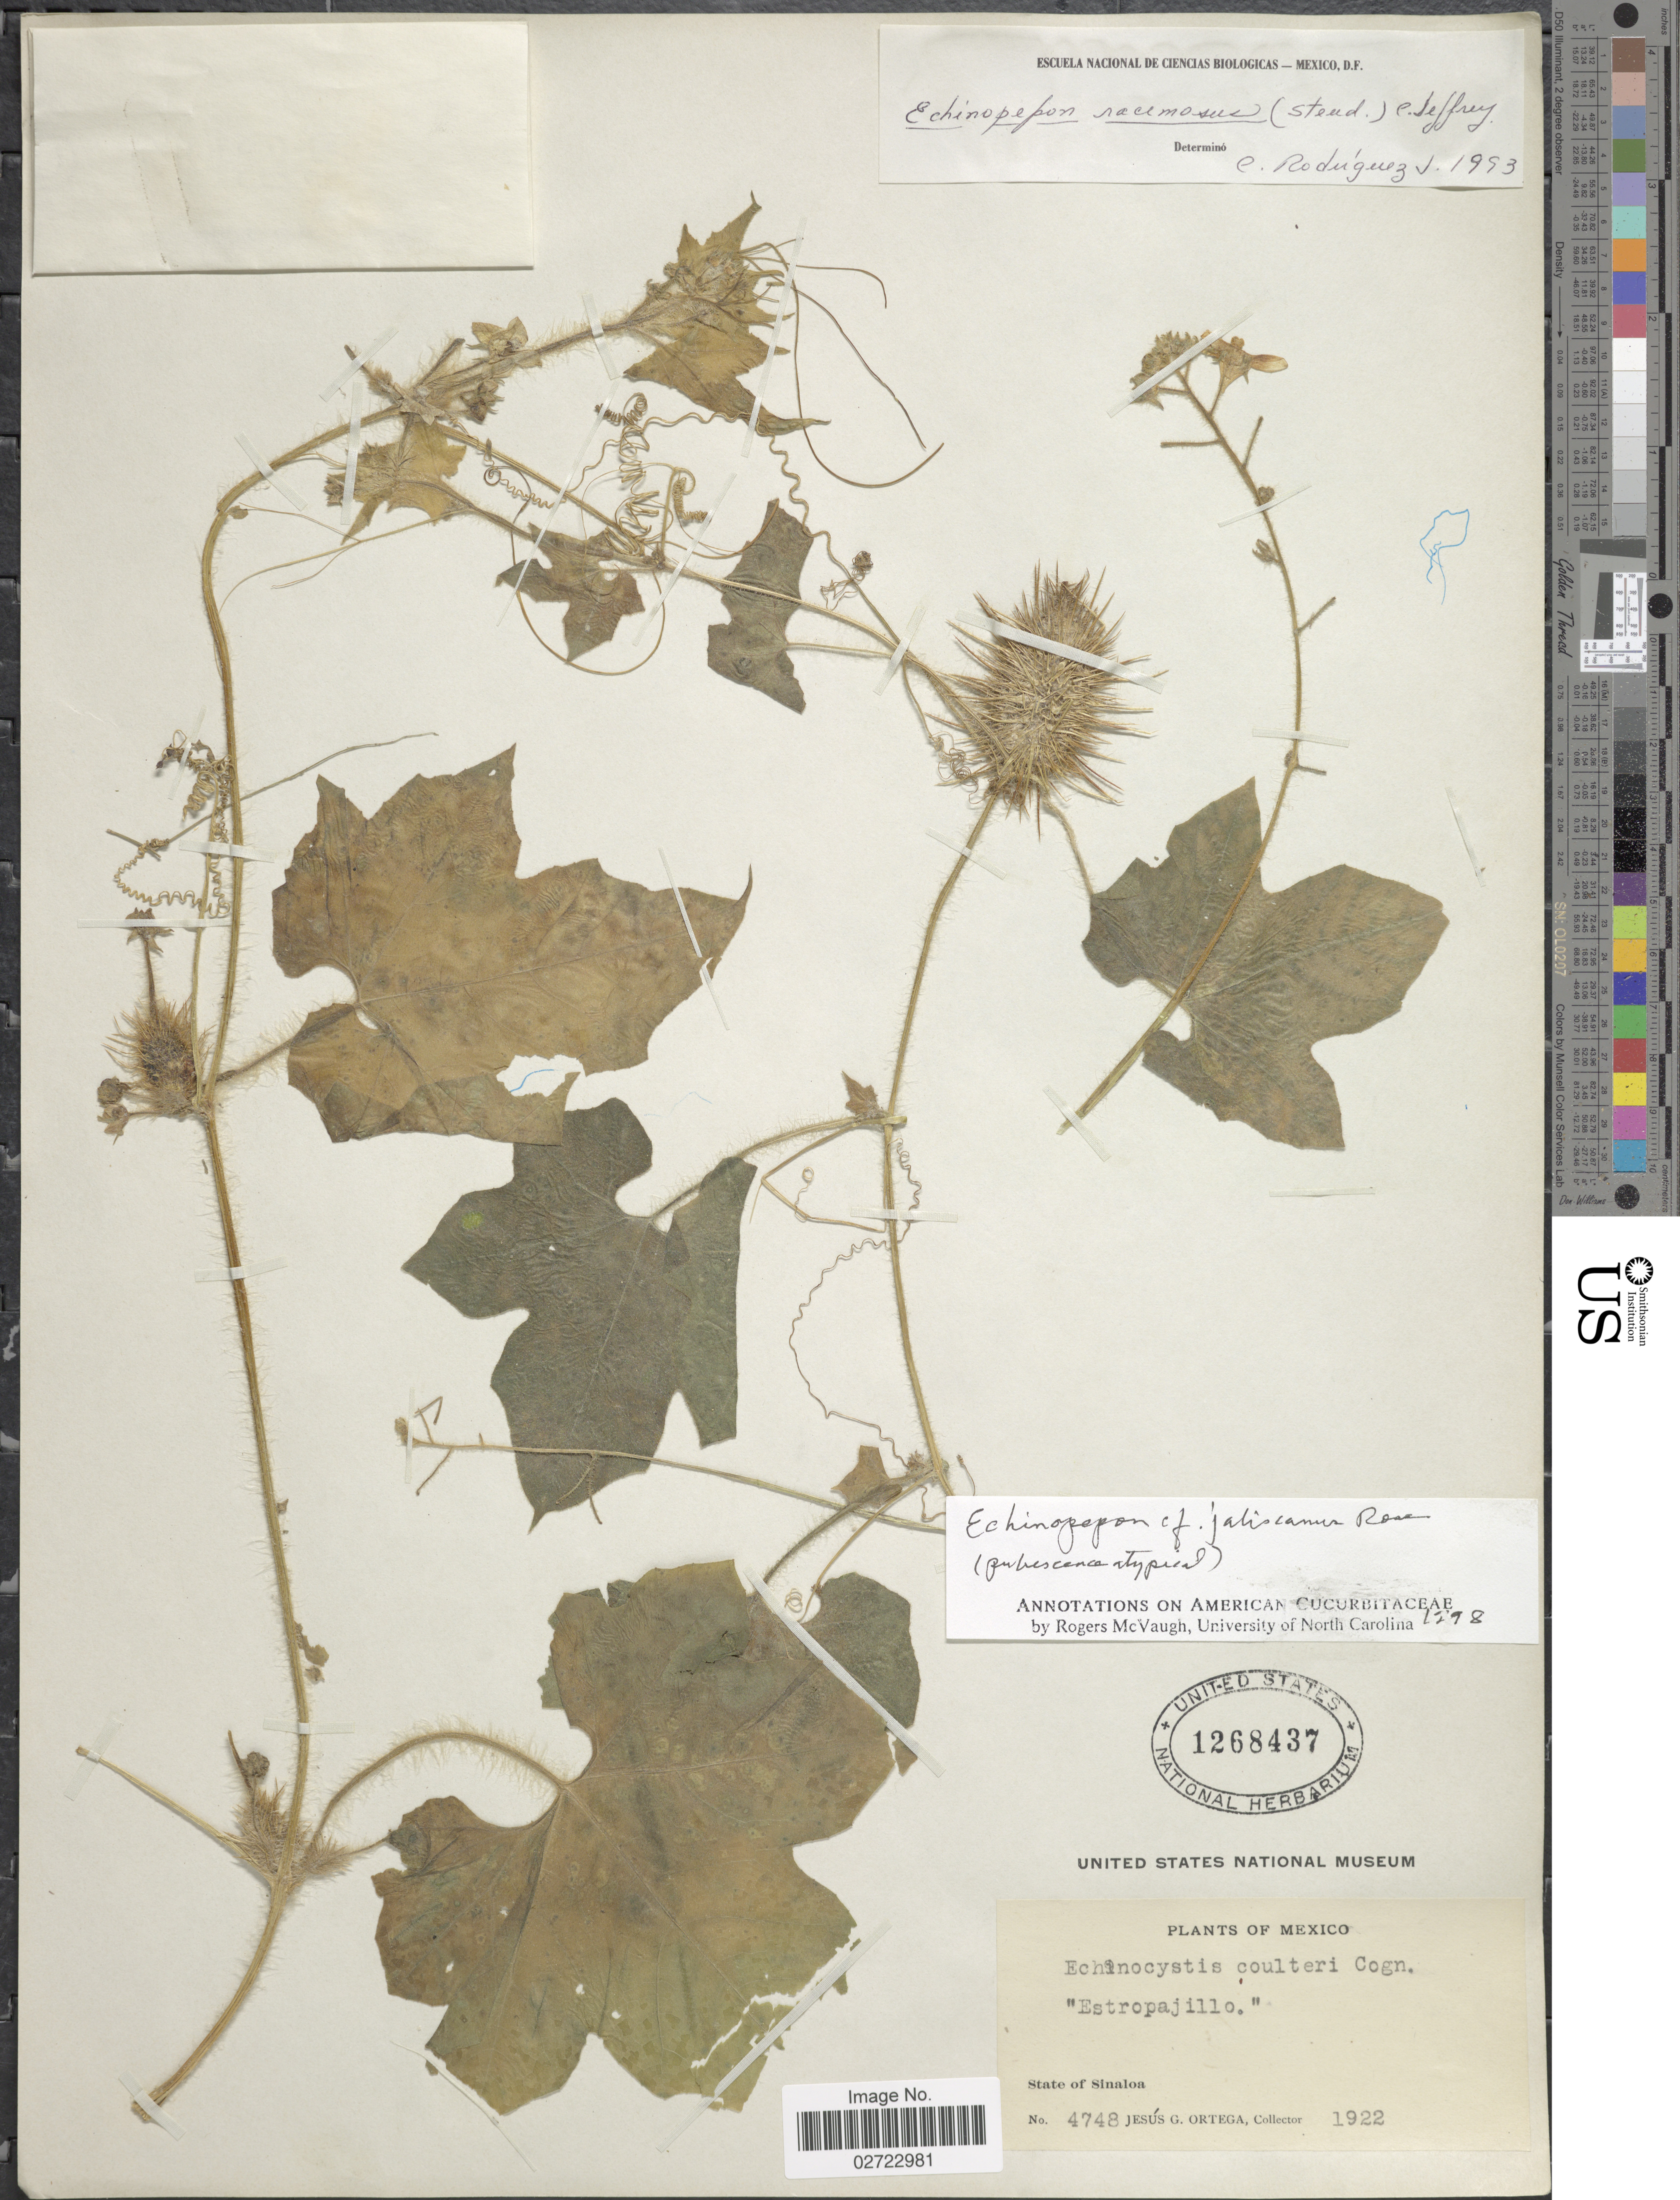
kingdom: Plantae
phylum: Tracheophyta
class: Magnoliopsida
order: Cucurbitales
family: Cucurbitaceae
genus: Echinopepon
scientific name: Echinopepon jaliscanus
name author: Rose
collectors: J. Ortega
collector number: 4748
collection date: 1922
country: Mexico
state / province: Sinaloa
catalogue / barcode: US 1268437